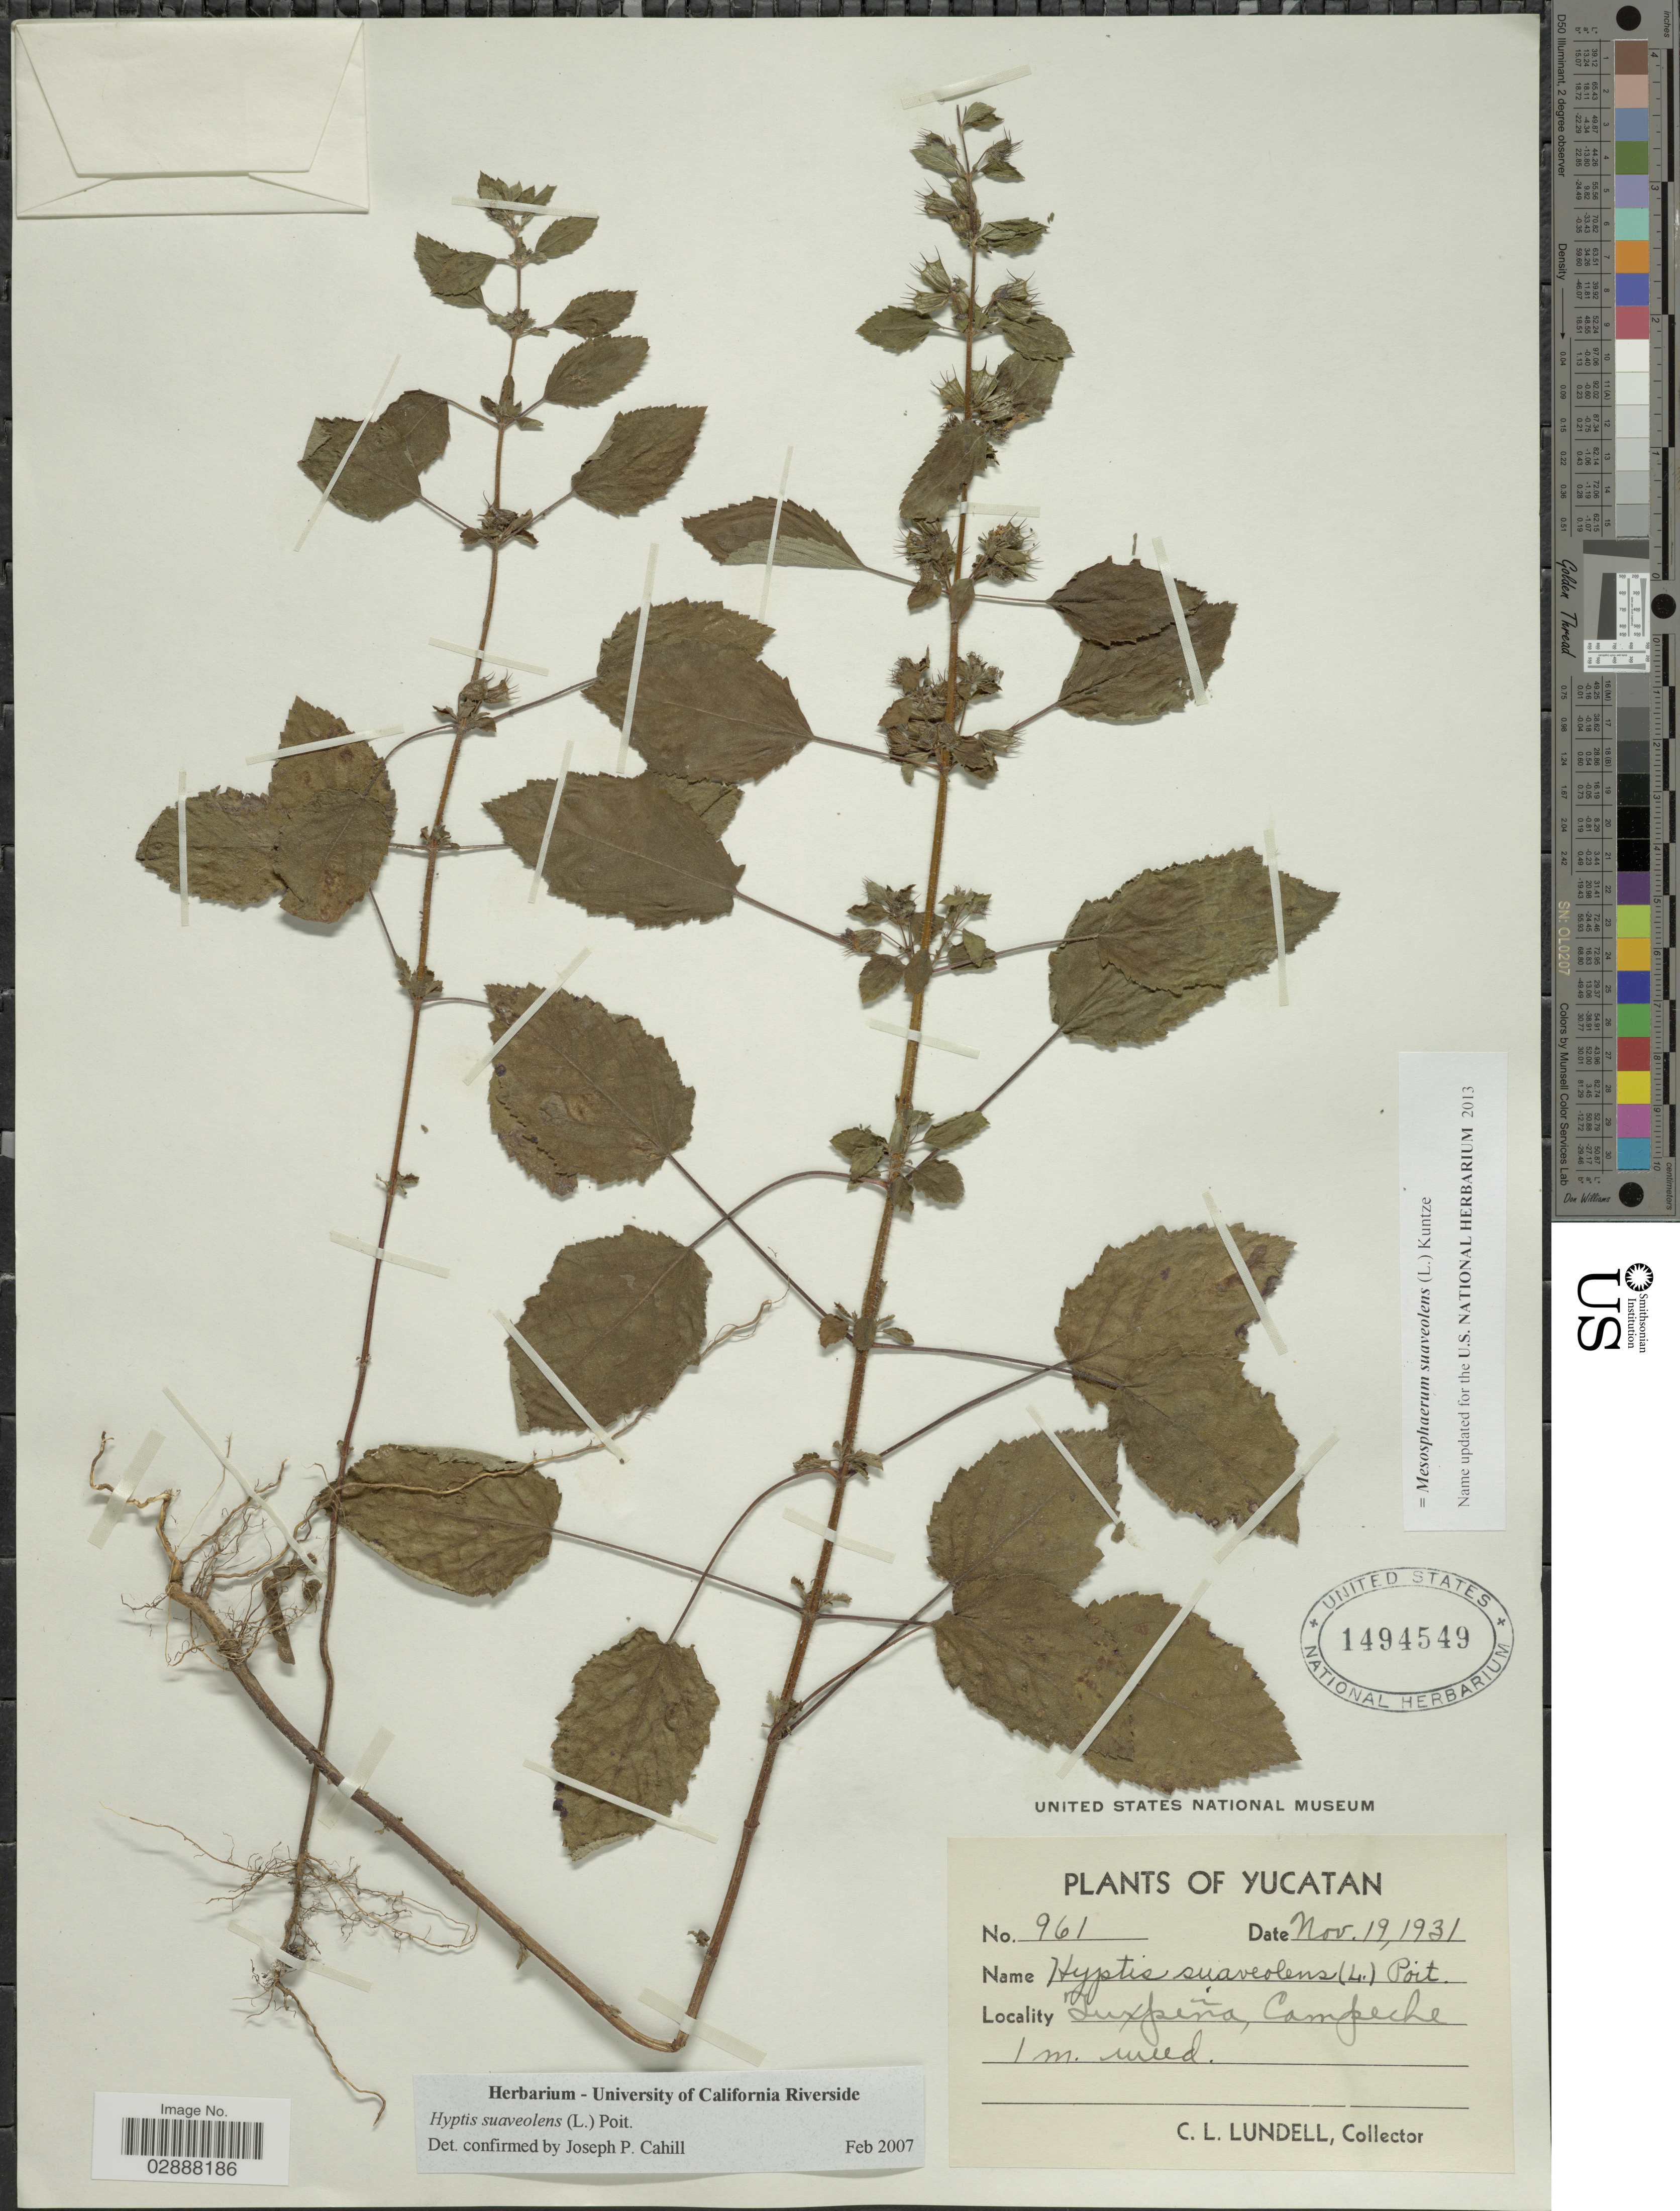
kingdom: Plantae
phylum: Tracheophyta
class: Magnoliopsida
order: Lamiales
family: Lamiaceae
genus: Mesosphaerum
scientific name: Mesosphaerum suaveolens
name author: (L.) Kuntze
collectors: C. L. Lundell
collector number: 961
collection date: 1931-11-19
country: Mexico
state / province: Yucatán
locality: Tuxpeña, Campeche.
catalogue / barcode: US 1494549